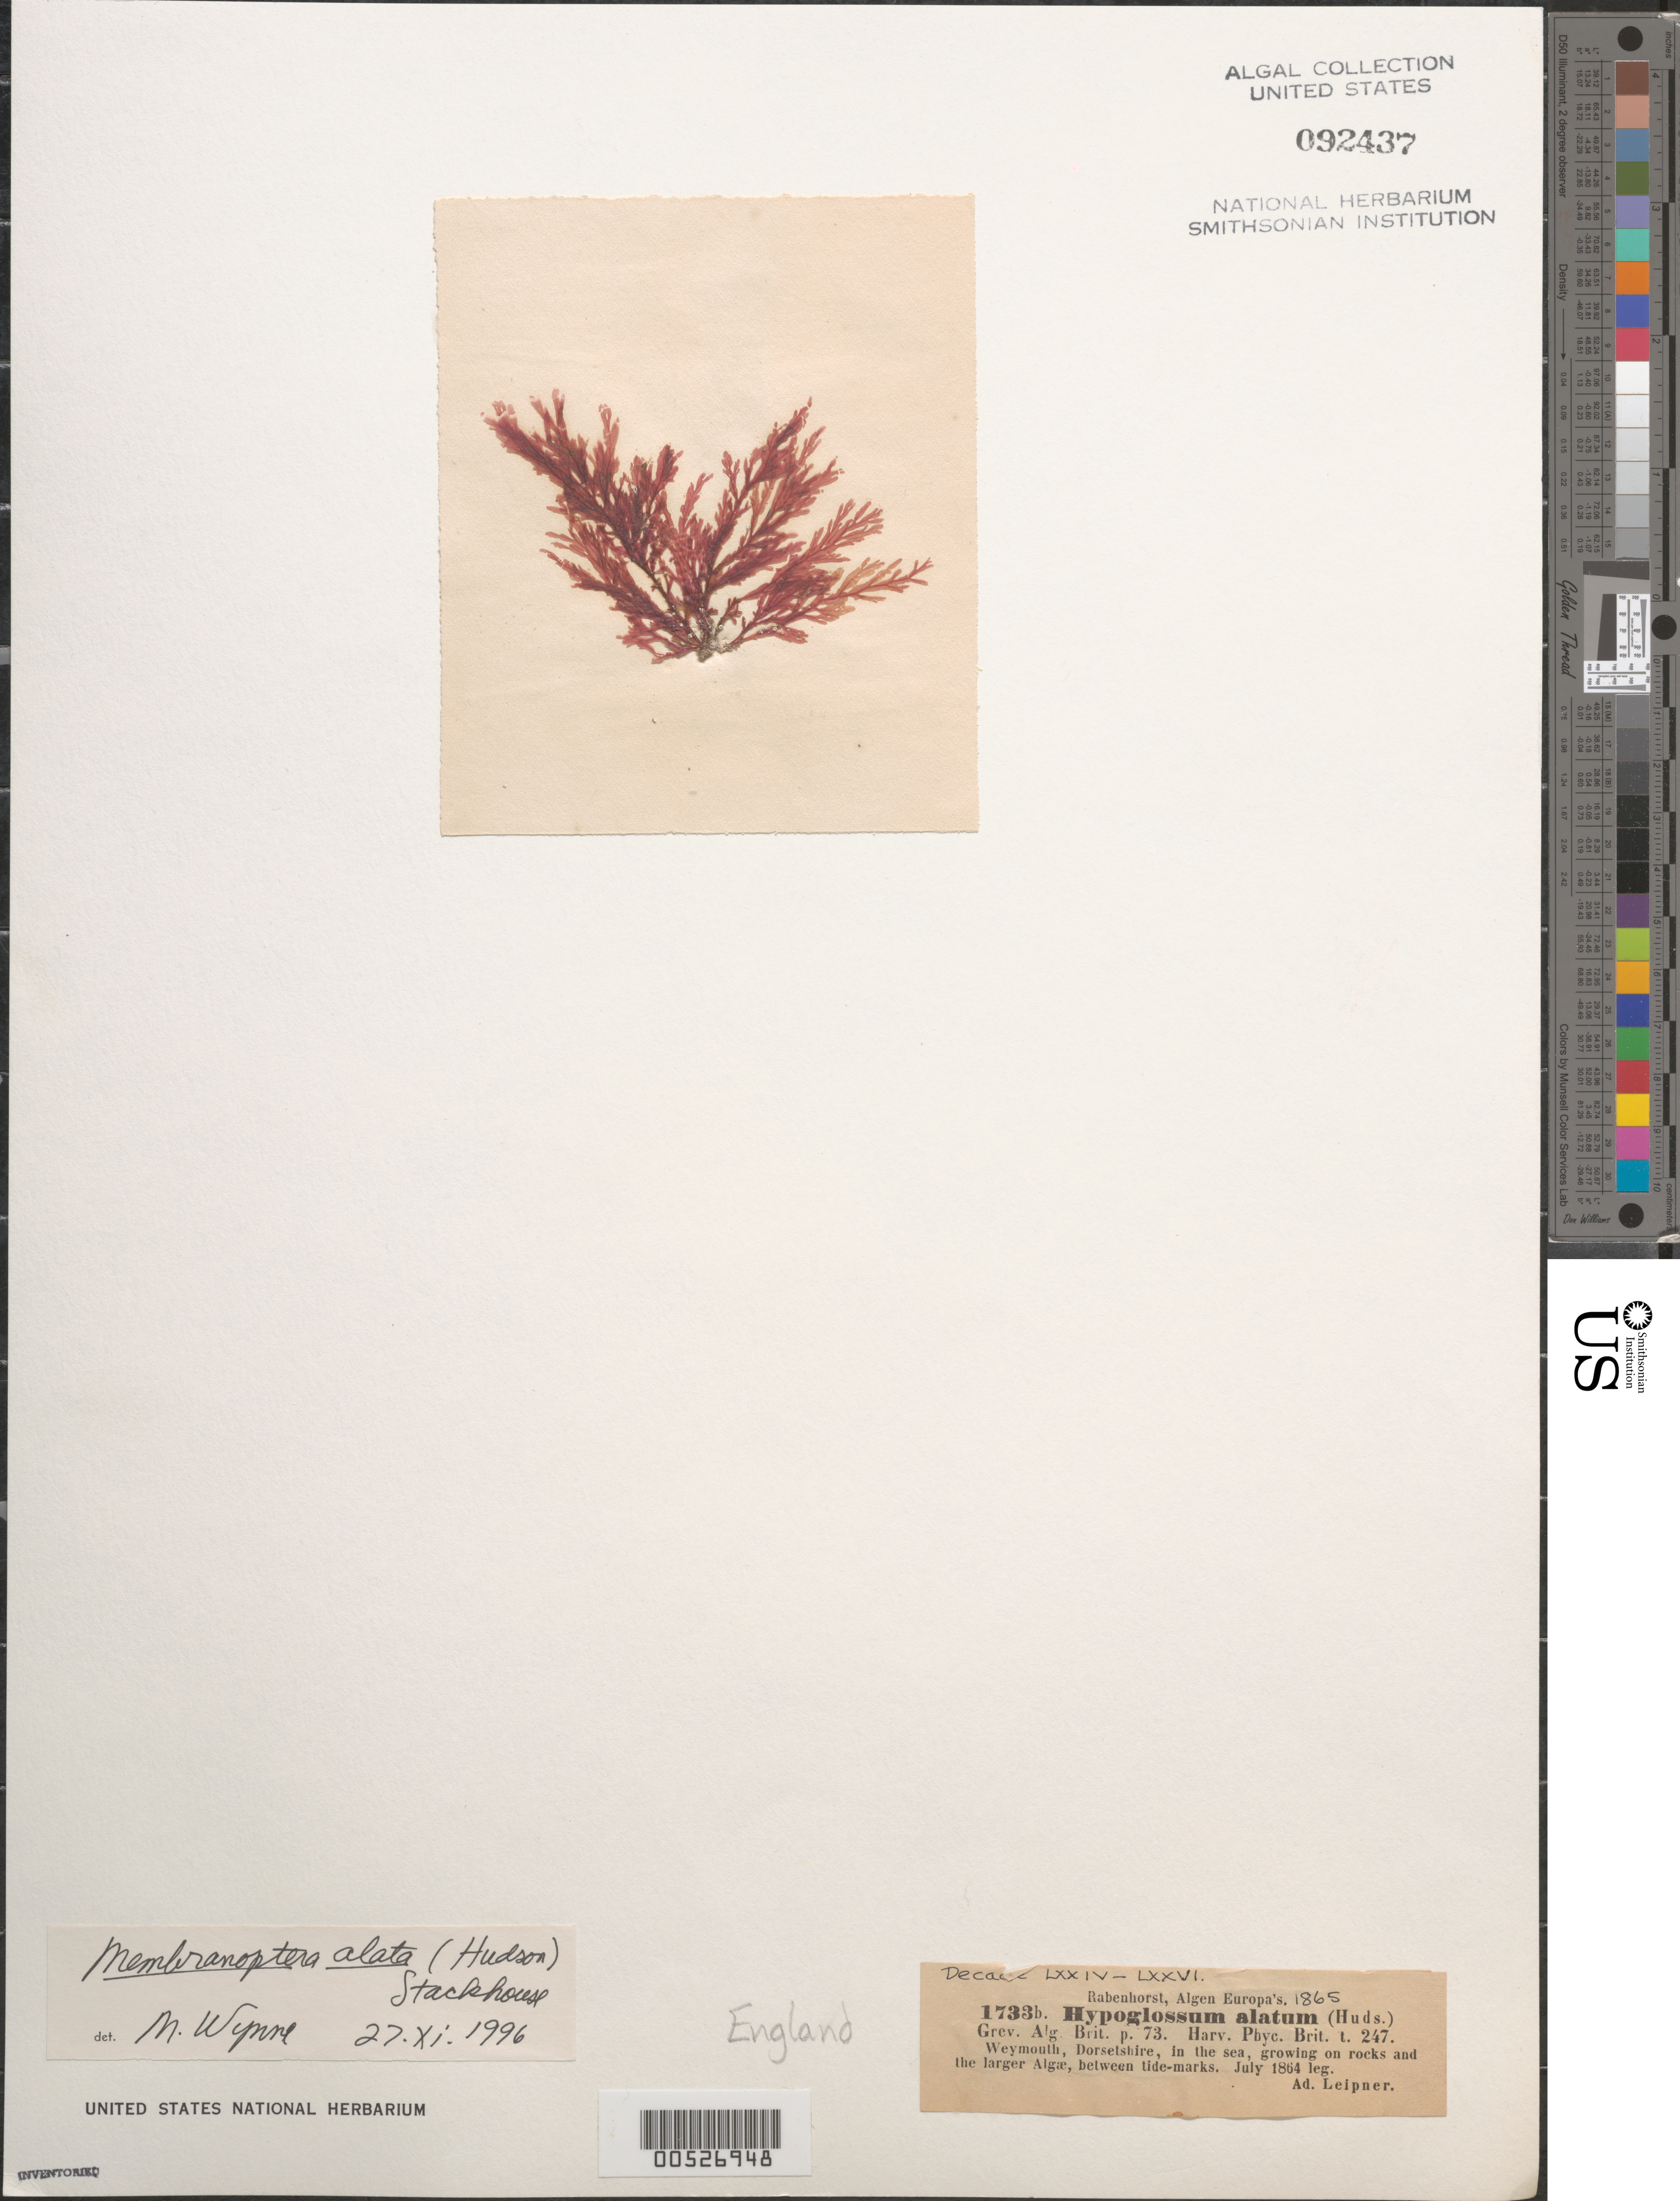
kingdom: Plantae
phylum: Rhodophyta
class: Florideophyceae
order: Ceramiales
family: Delesseriaceae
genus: Membranoptera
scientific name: Membranoptera alata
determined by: Wynne, M. J.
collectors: A. Leipner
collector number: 1733b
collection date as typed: Jul 1864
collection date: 1864-07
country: United Kingdom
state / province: England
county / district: Dorset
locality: Weymouth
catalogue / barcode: US 92437